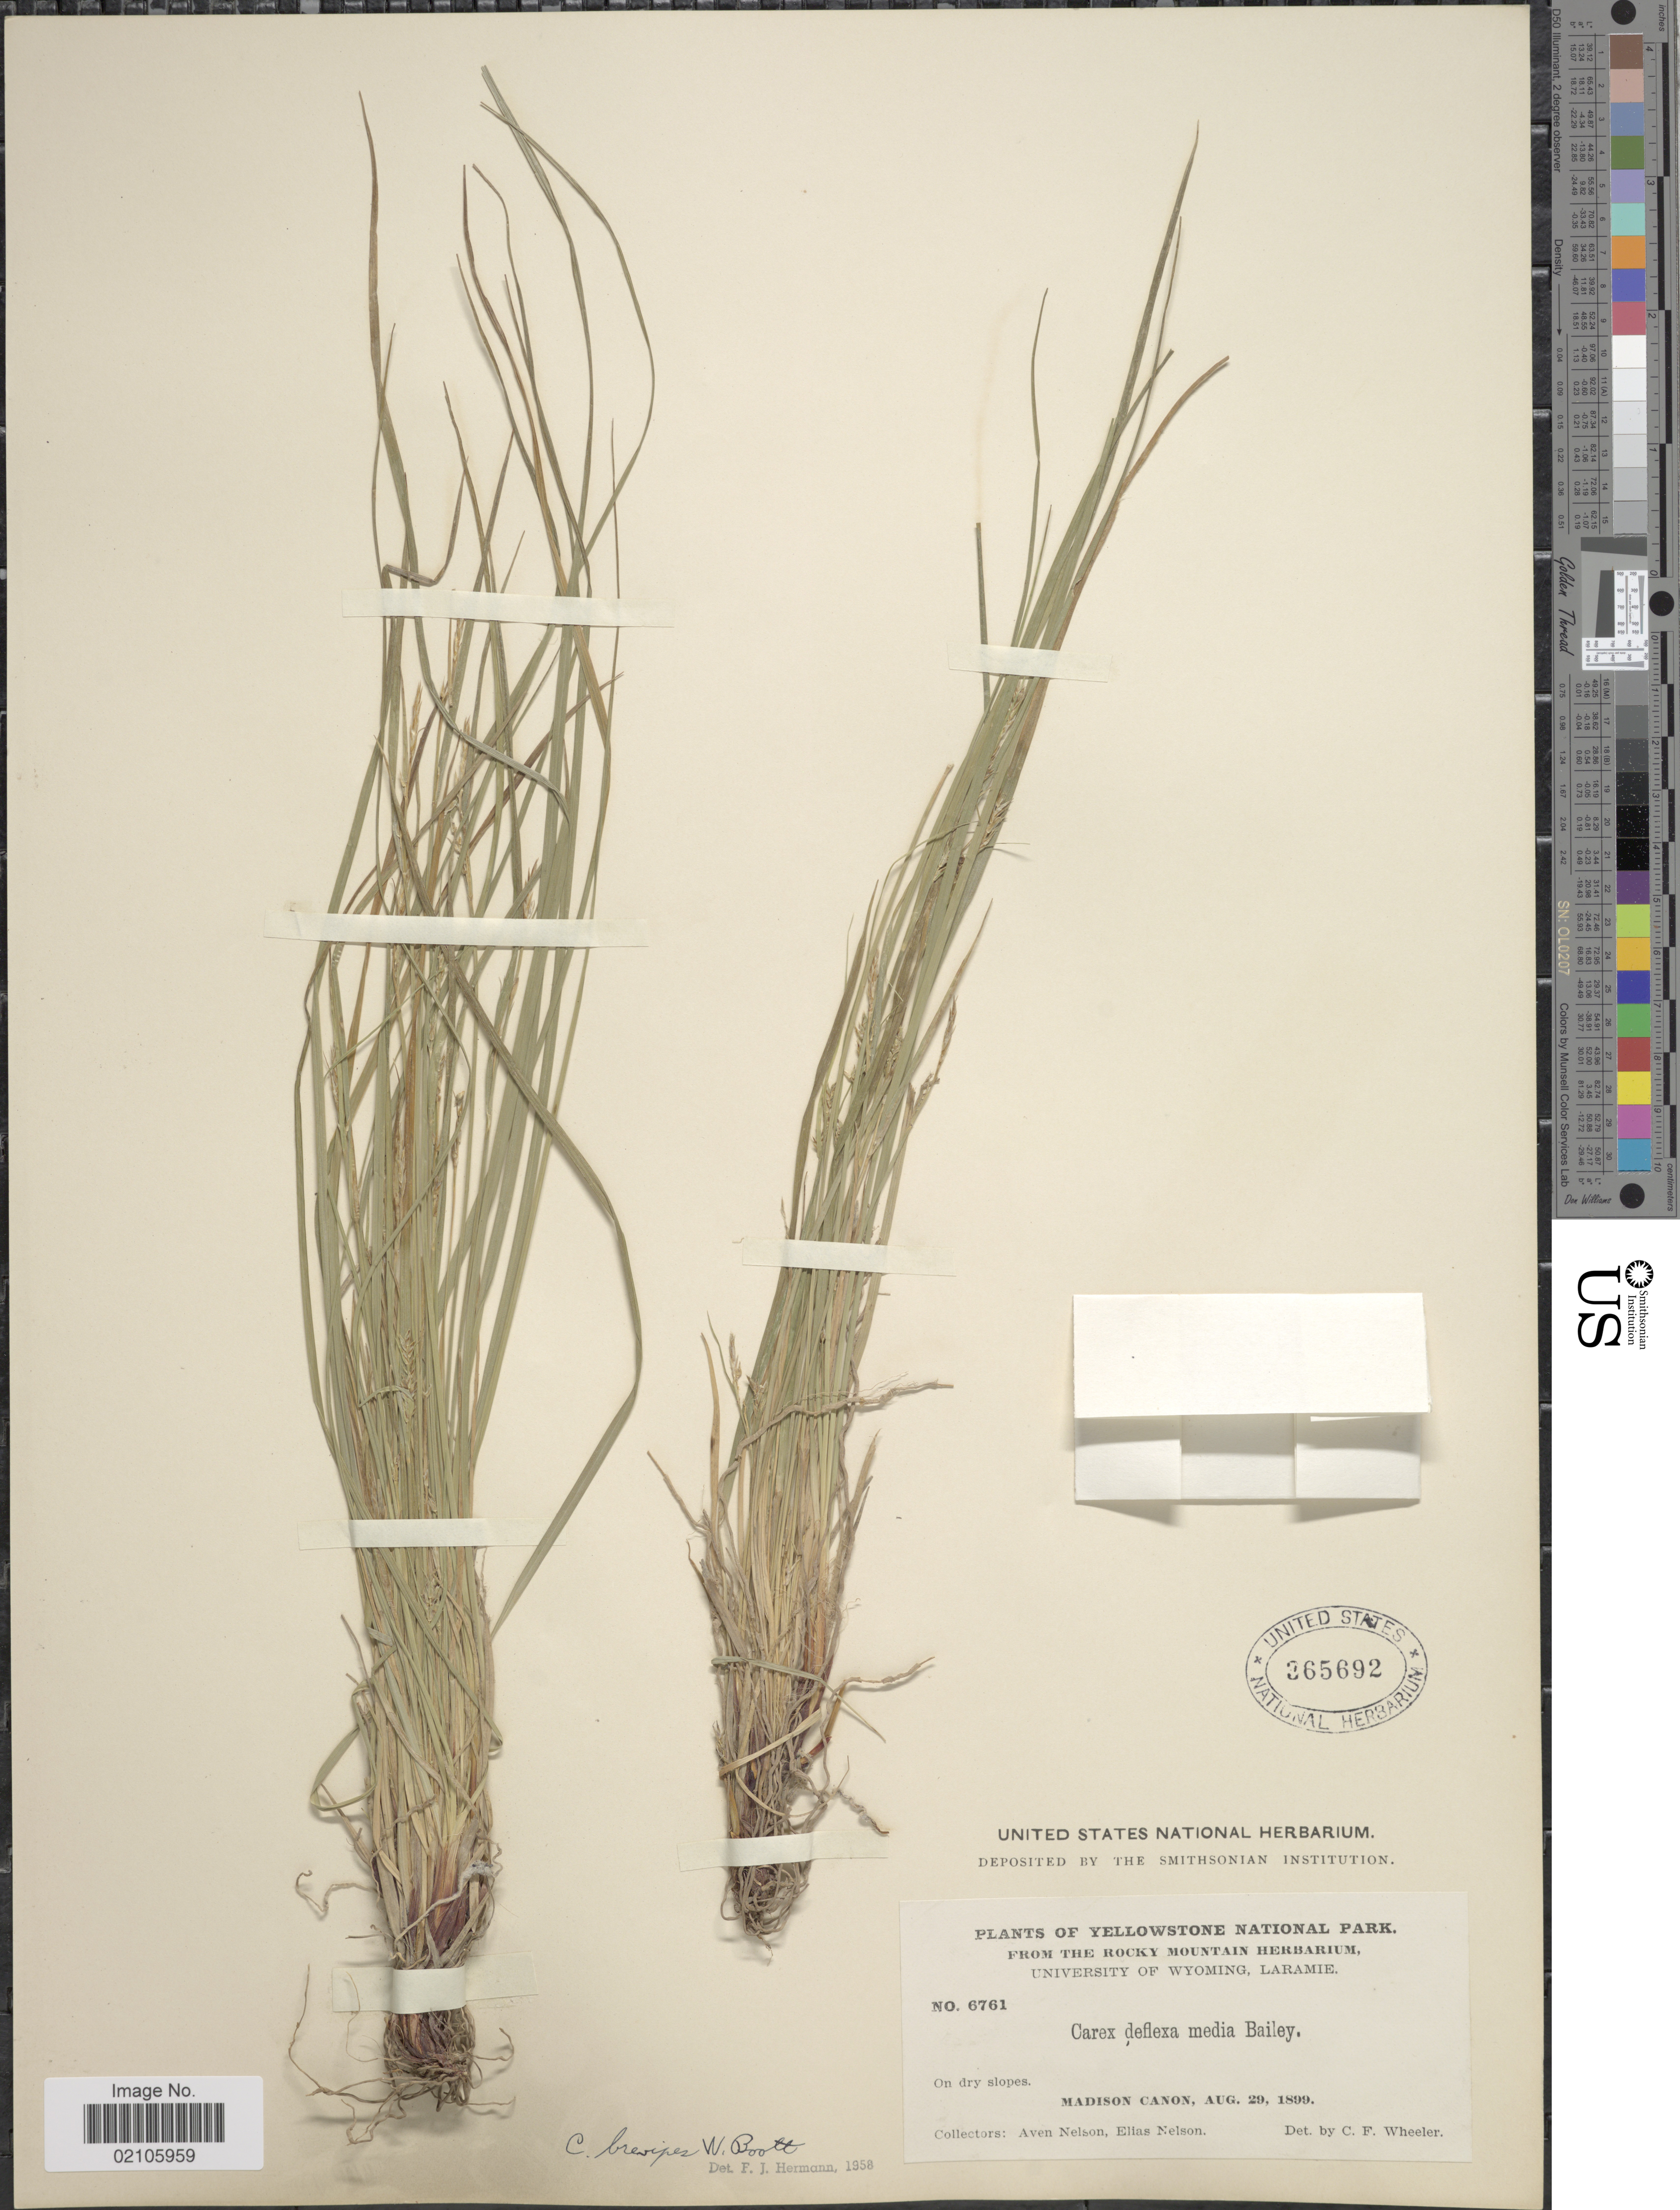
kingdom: Plantae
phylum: Tracheophyta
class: Liliopsida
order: Poales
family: Cyperaceae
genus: Carex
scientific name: Carex rossii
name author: Boott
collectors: A. Nelson & E. Nelson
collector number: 6761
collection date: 1899-08-29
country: United States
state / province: Wyoming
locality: Yellowstone National Park, On dry slopes. Madison Canon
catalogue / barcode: US 365692